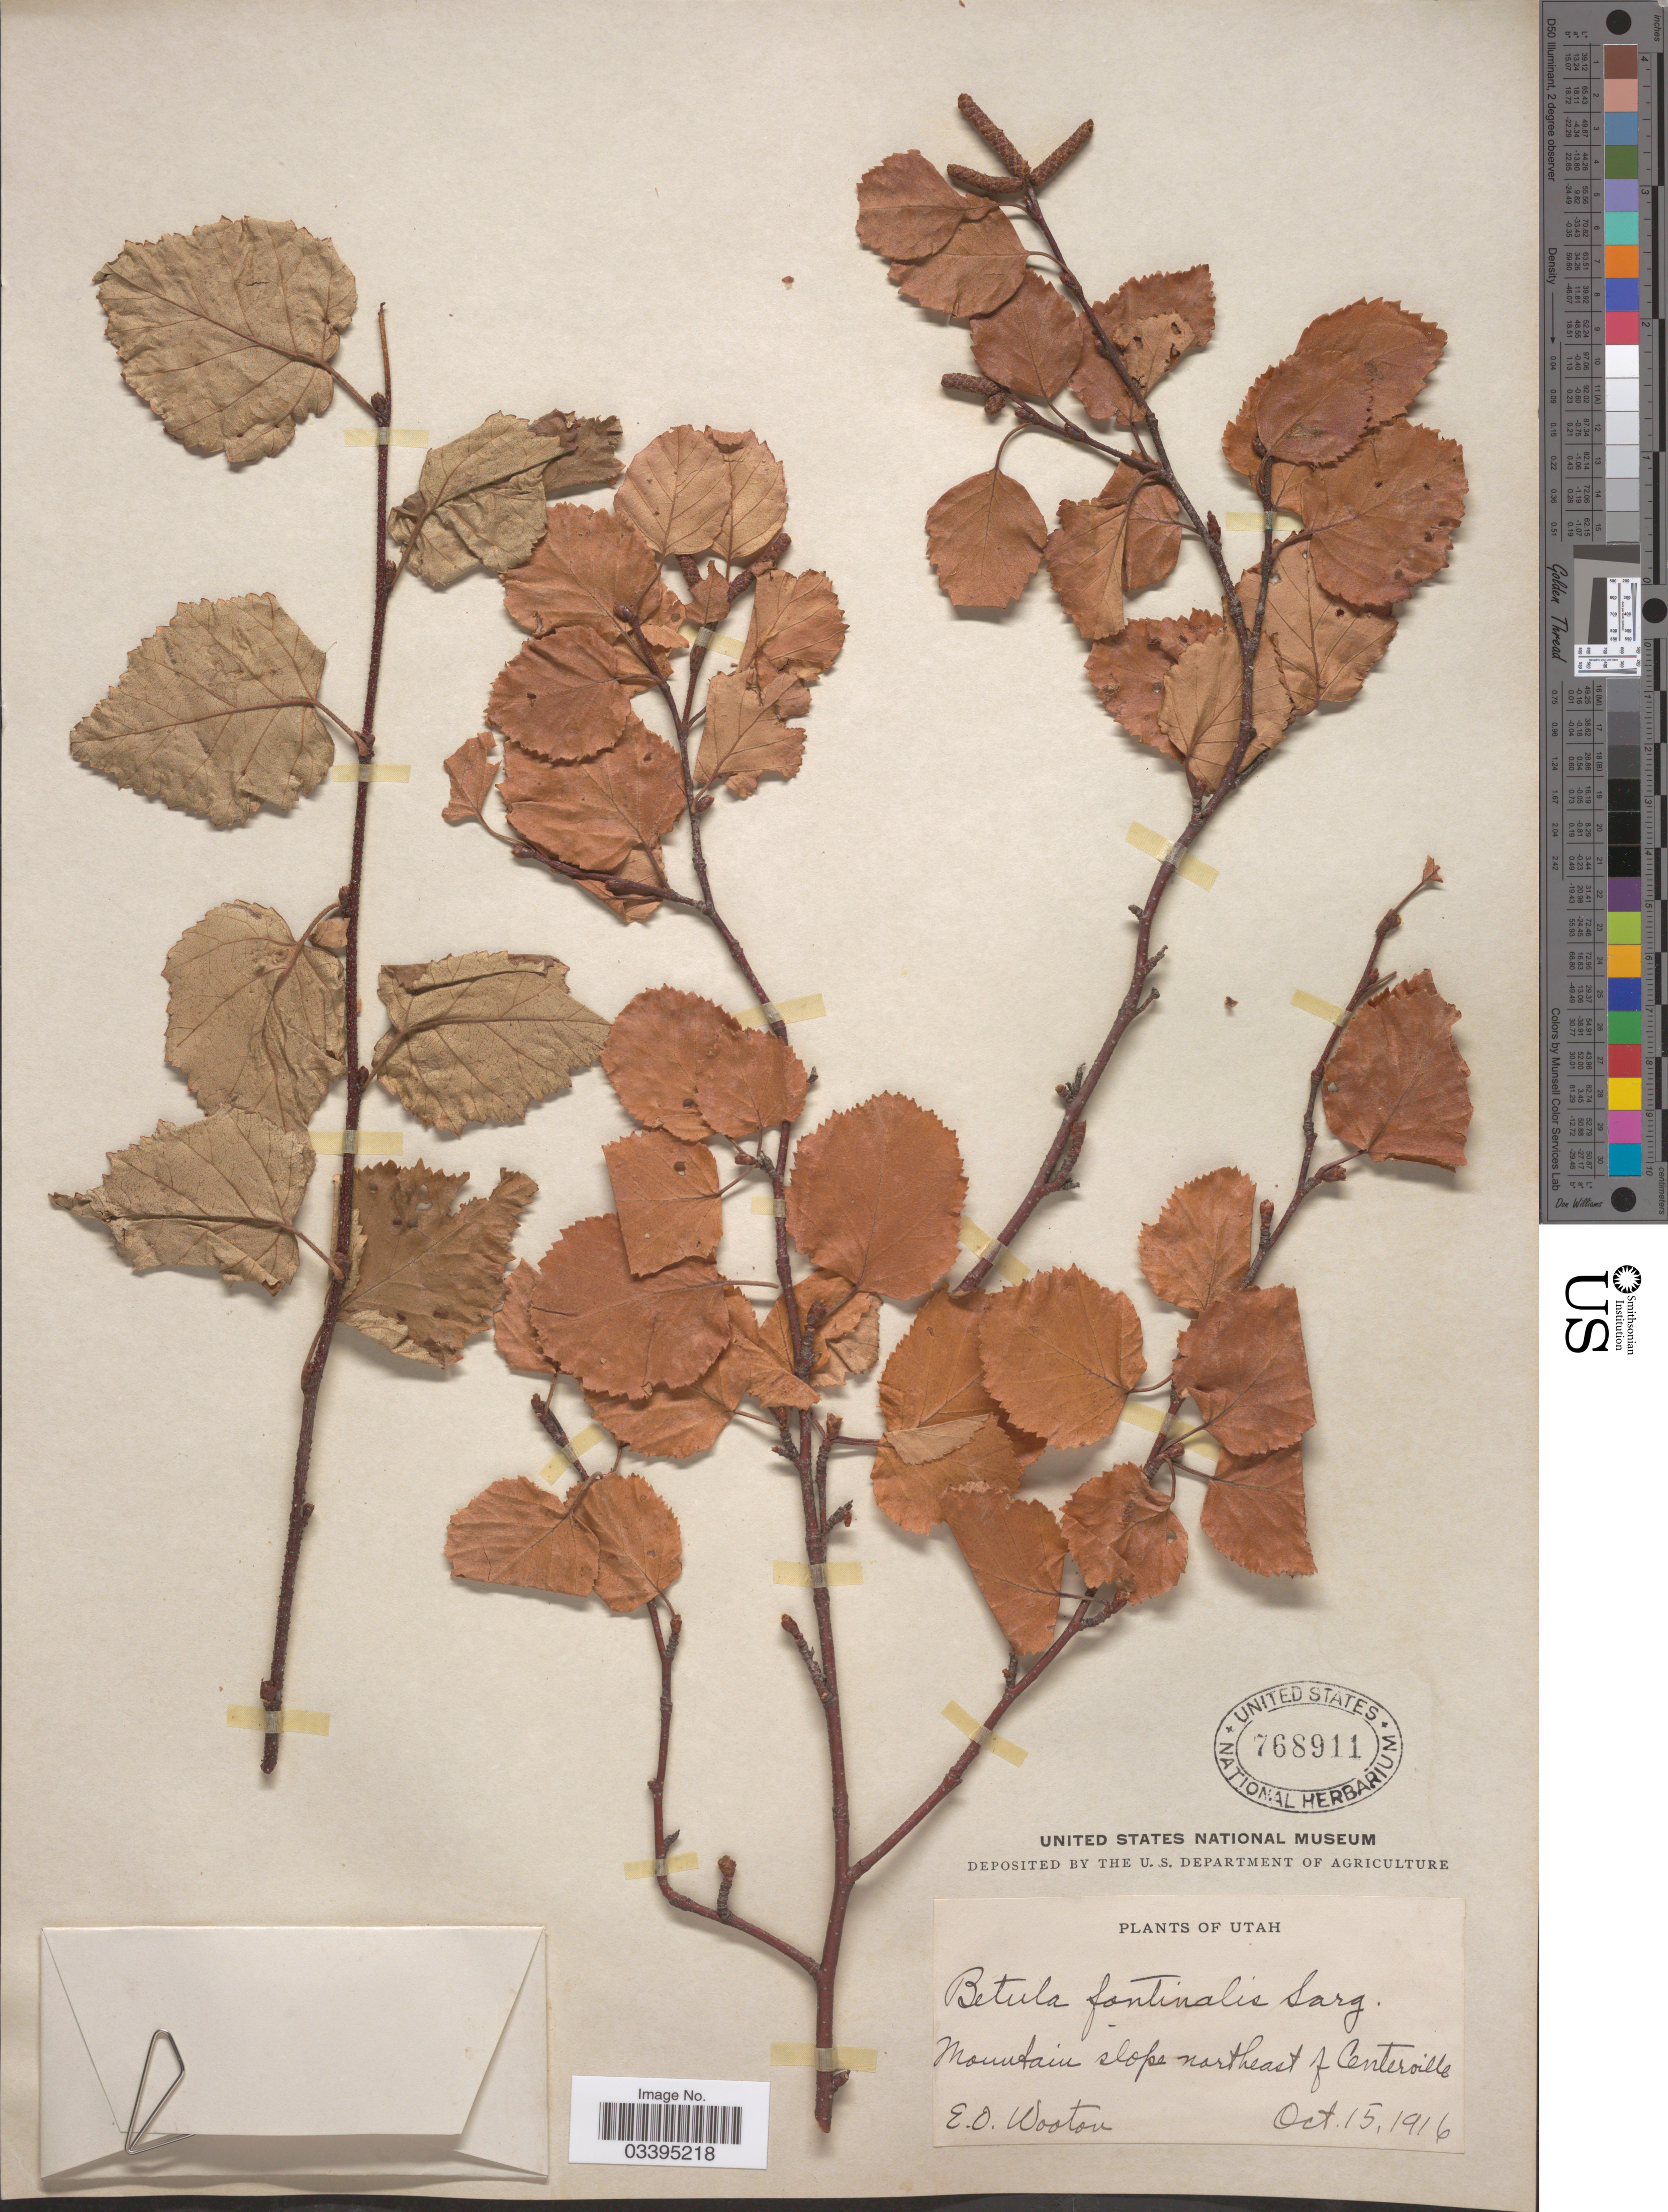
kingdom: Plantae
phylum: Tracheophyta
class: Magnoliopsida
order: Fagales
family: Betulaceae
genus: Betula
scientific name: Betula fontinalis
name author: Sarg.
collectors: E. O. Wooton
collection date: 1916-10-15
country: United States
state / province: Utah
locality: Mountain slope northeast of Centerville.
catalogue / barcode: US 768911